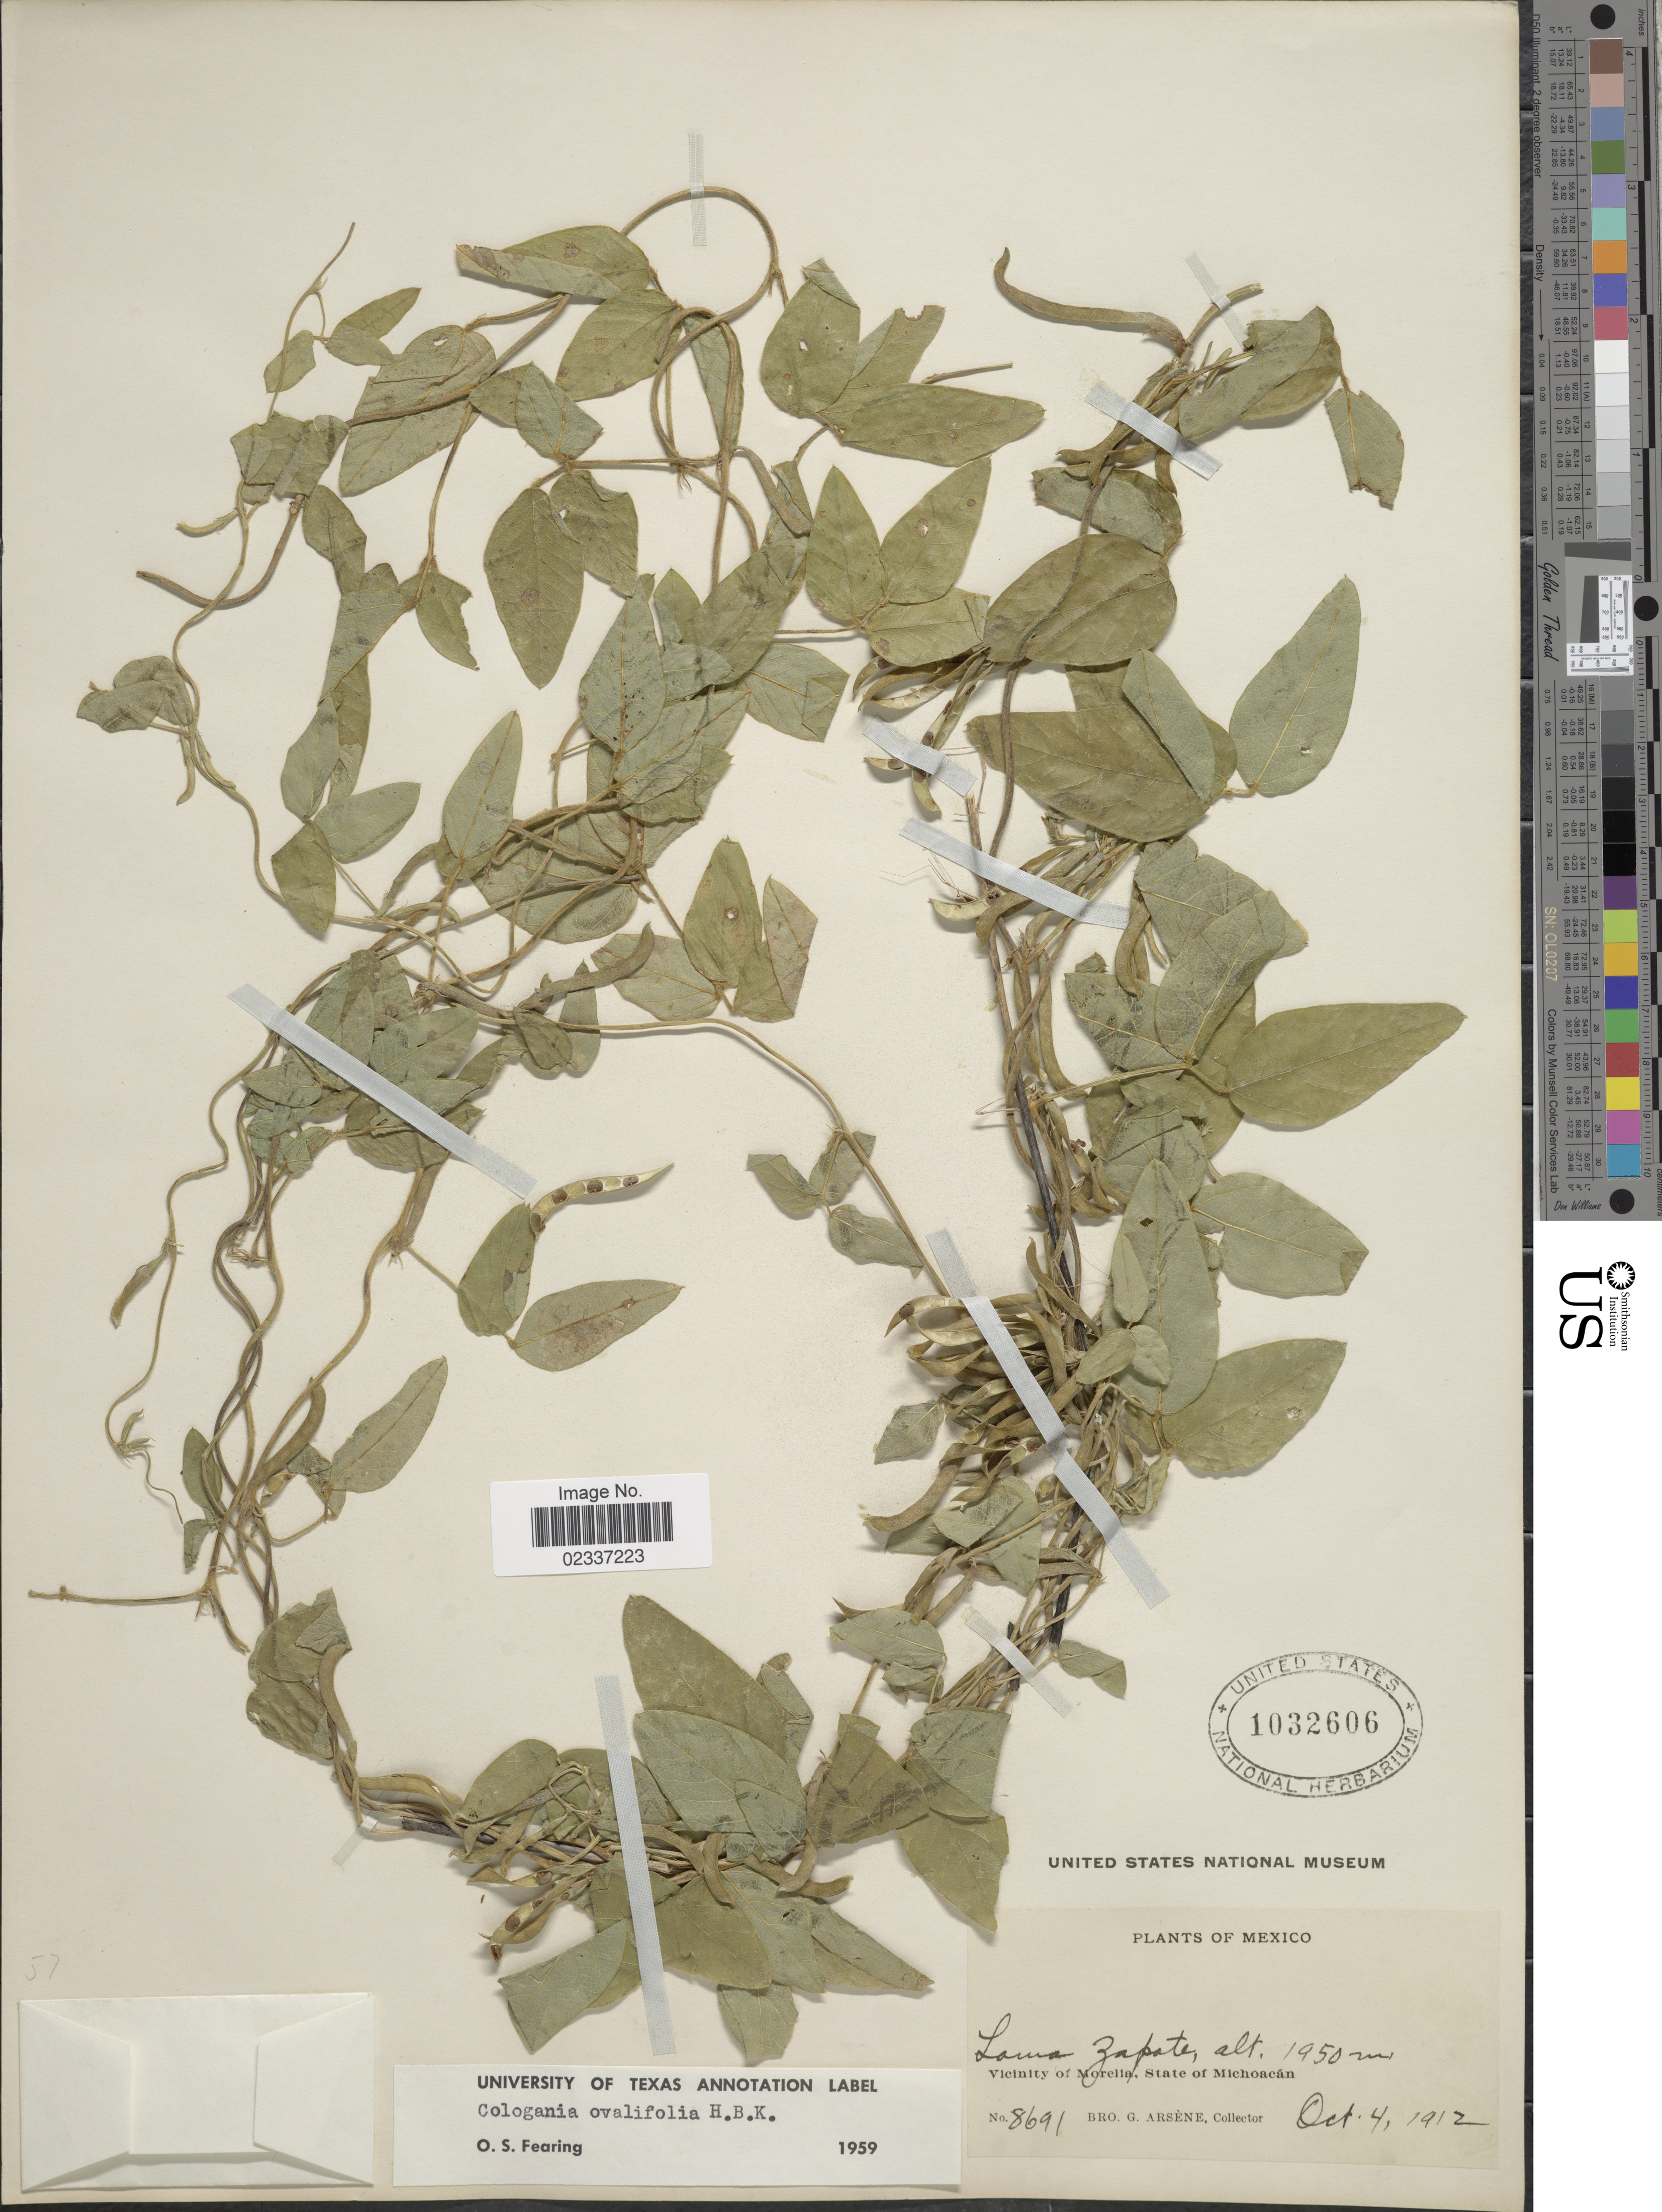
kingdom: Plantae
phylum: Tracheophyta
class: Magnoliopsida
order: Fabales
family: Fabaceae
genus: Cologania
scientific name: Cologania broussonetii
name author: (Balb.) DC.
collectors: Bro. G. Arsène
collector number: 8691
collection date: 1912-10-04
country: Mexico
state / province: Michoacán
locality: Loma Zapote, Vicinity of Morelia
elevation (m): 1950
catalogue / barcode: US 1032606